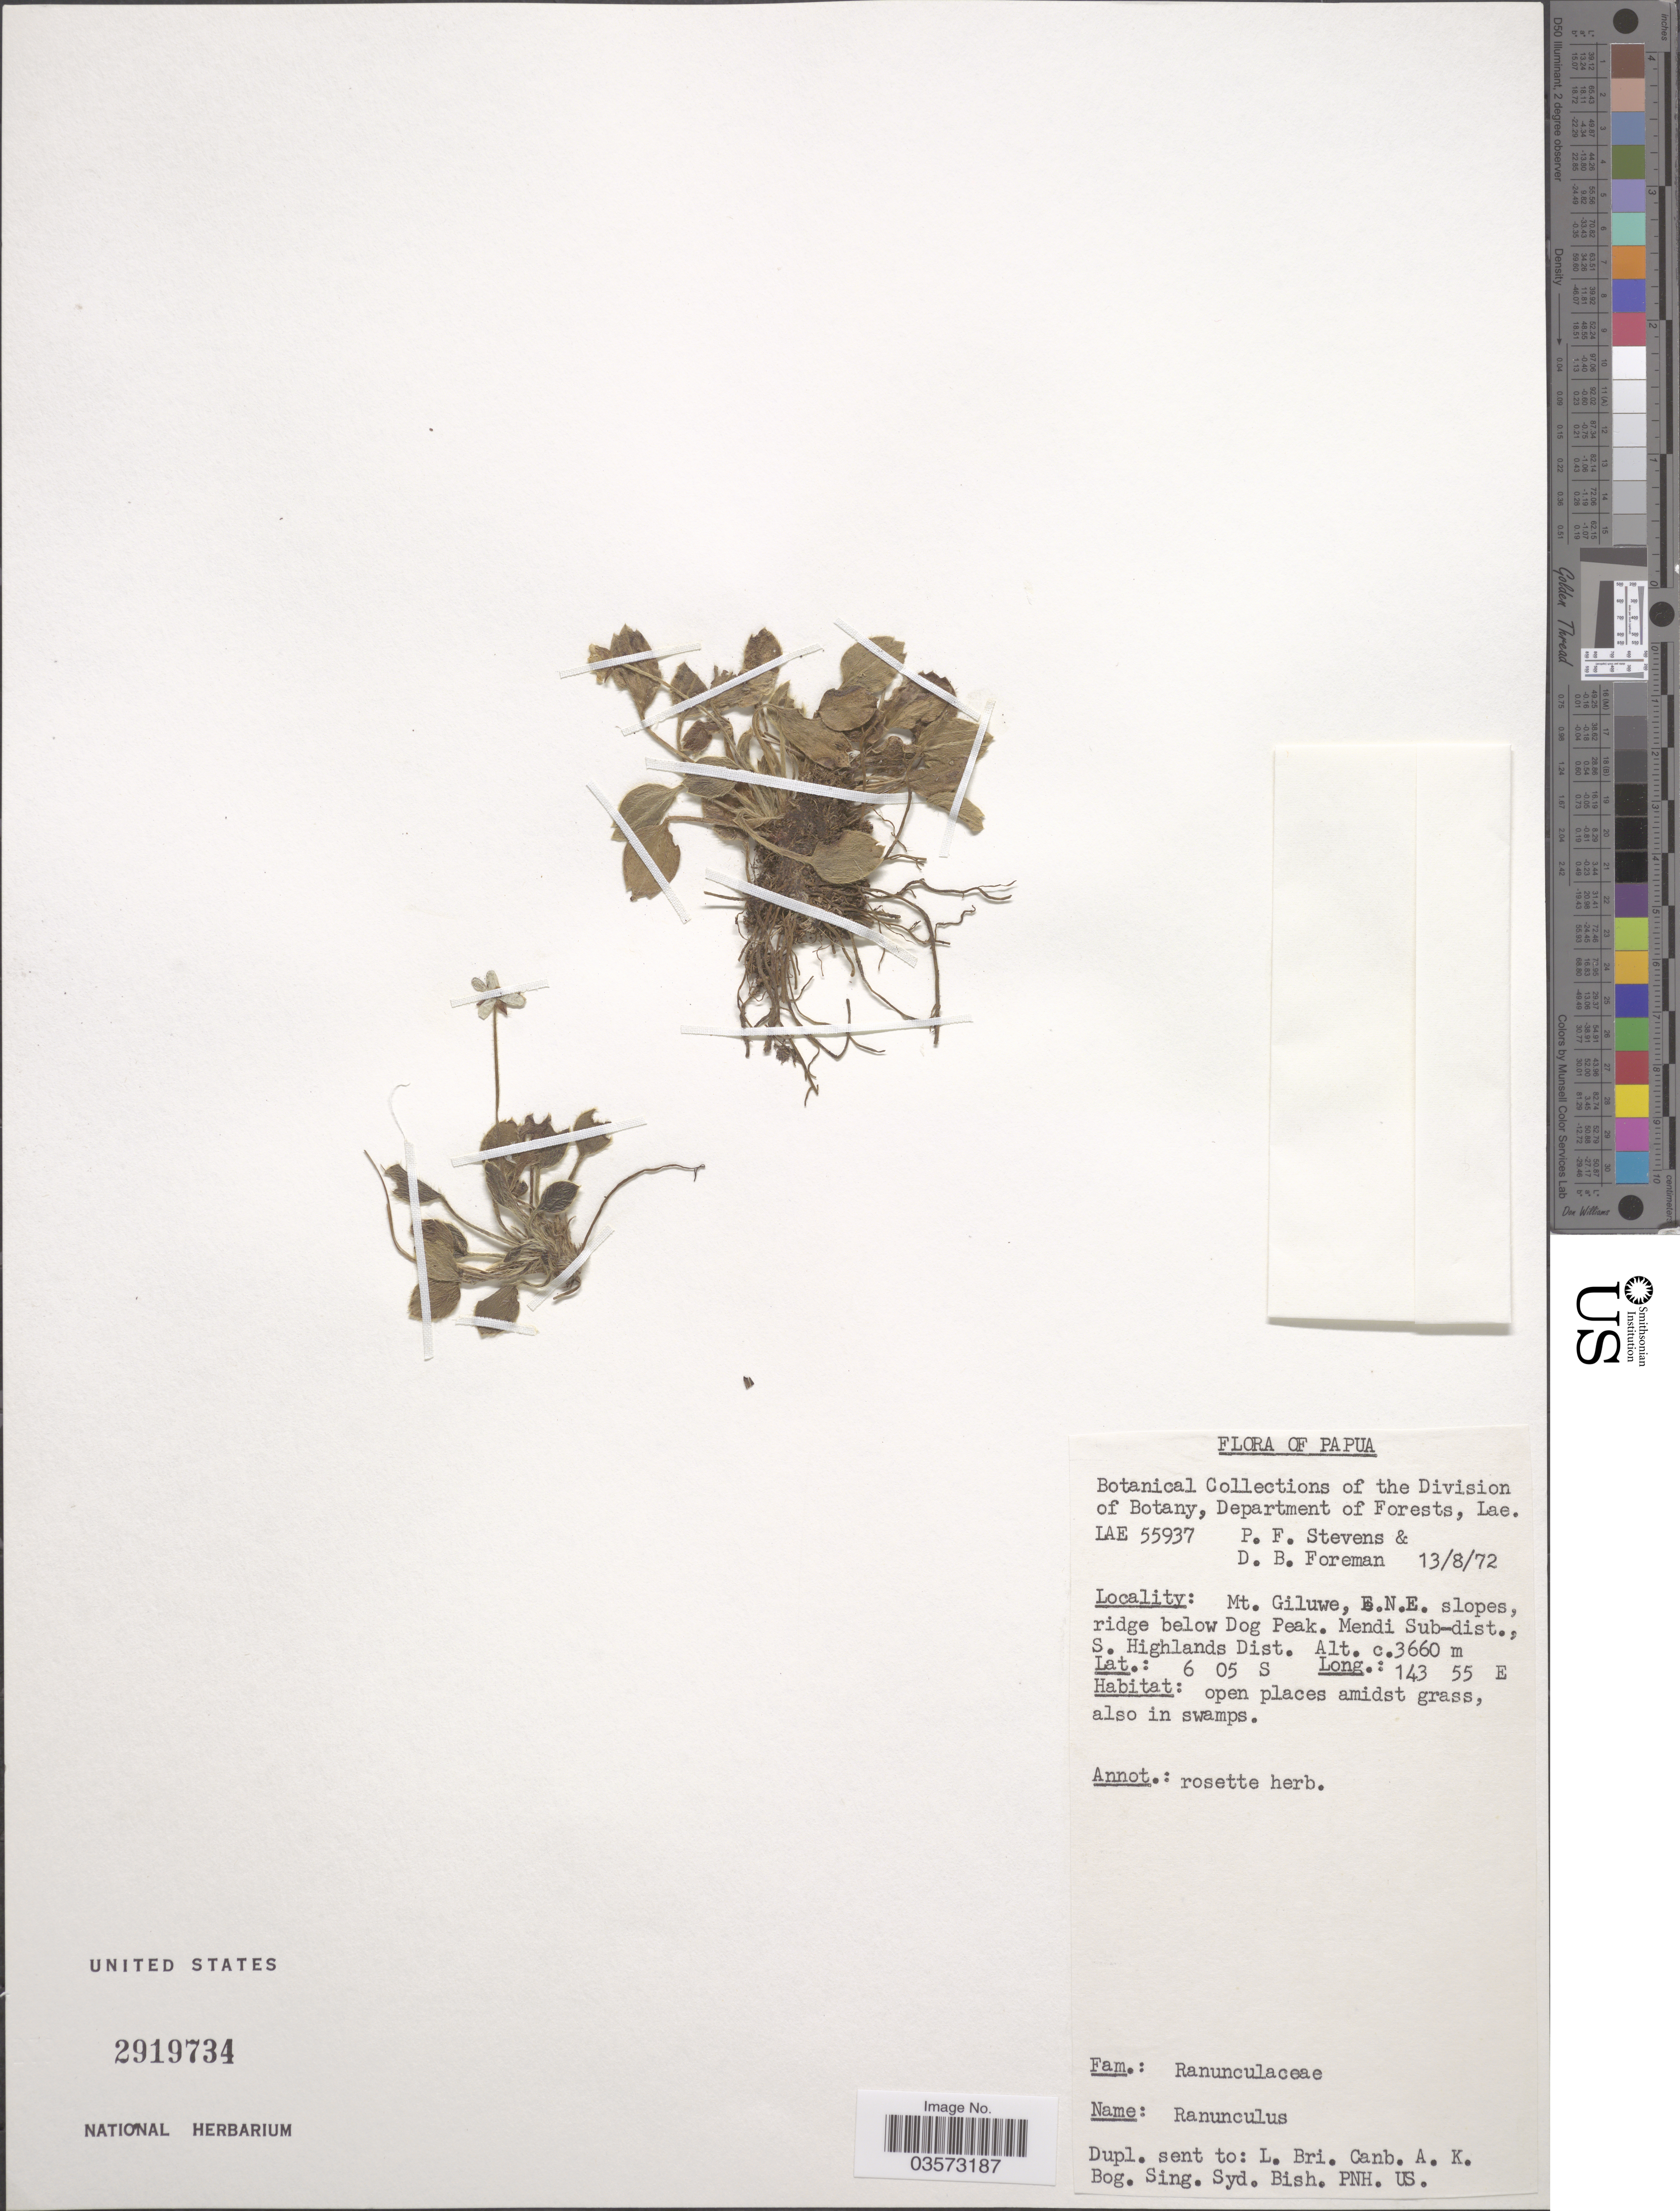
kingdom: Plantae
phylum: Tracheophyta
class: Magnoliopsida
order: Ranunculales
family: Ranunculaceae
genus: Ranunculus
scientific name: Ranunculus sp.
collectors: P. F. Stevens & D. Foreman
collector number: LAE55937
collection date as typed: Transcribed d/m/y: 13/8/72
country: Papua New Guinea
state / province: Southern Highlands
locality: Mt. Giluwe, E.N.E. slopes, ridge below Dog Peak. Mendi Sub-dist., S. Highlands Dist.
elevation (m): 3660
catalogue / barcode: US 2919734